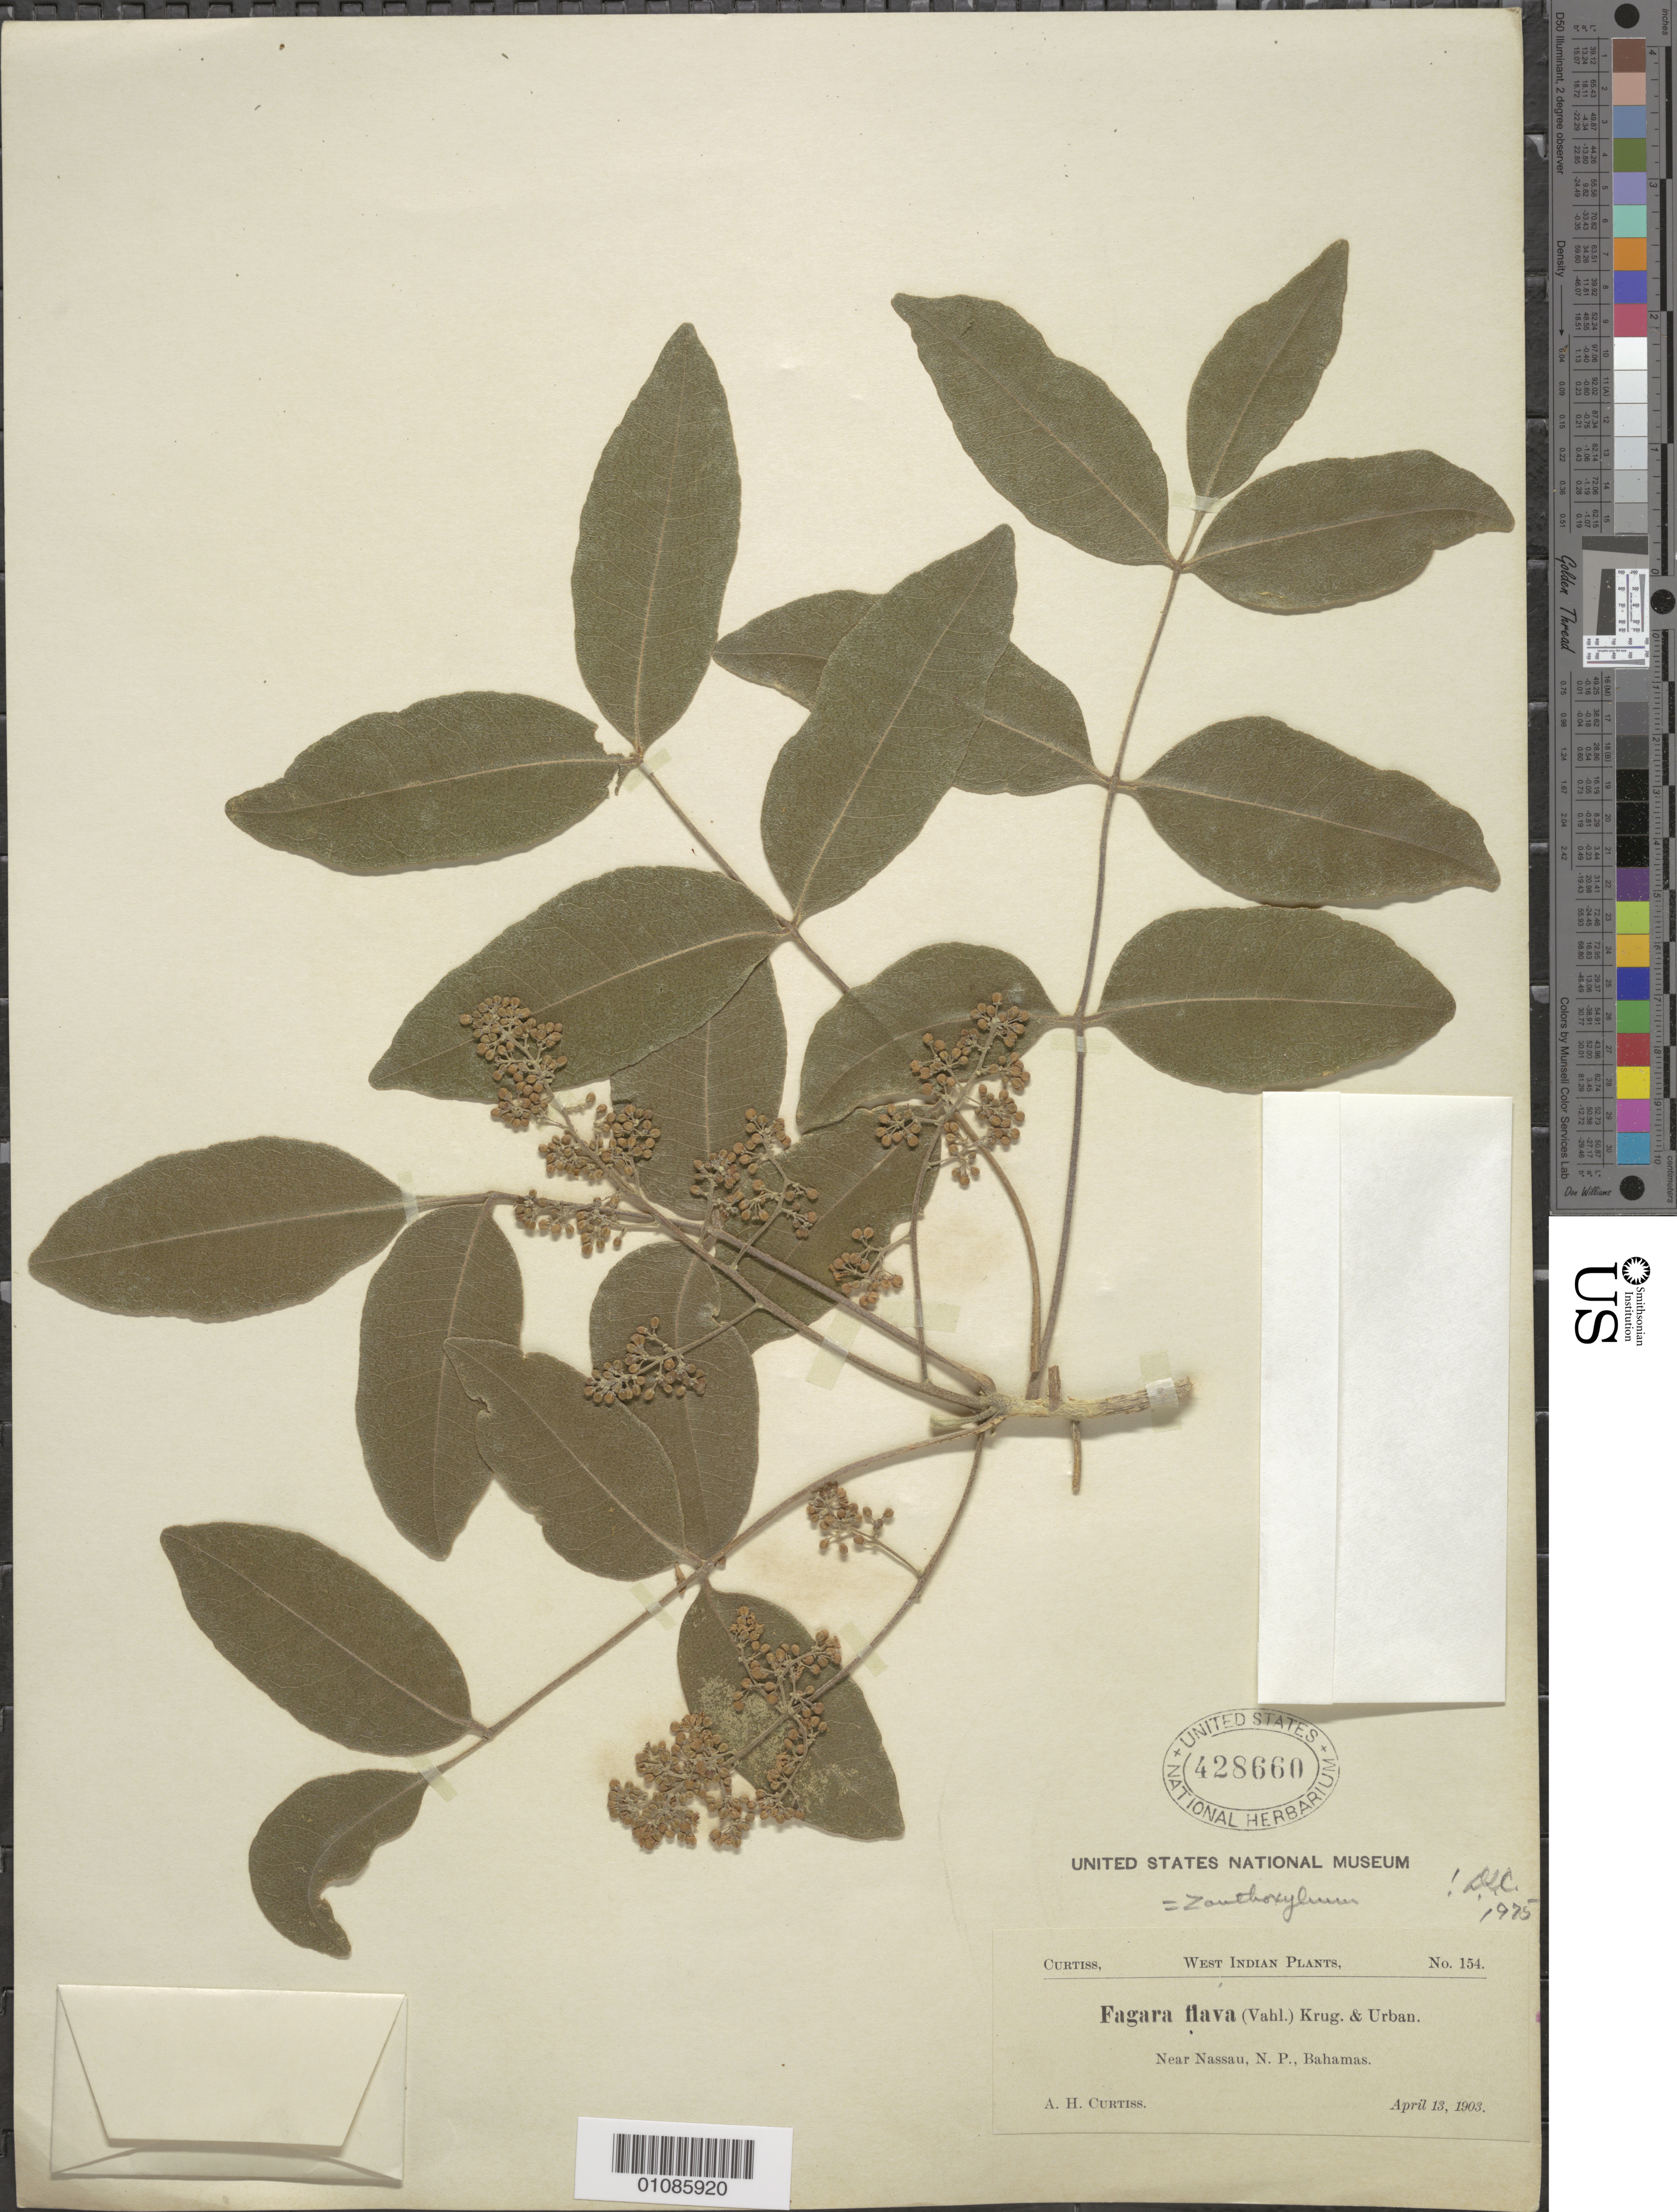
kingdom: Plantae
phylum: Tracheophyta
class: Magnoliopsida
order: Sapindales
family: Rutaceae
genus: Zanthoxylum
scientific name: Zanthoxylum flavum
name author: Vahl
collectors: A. H. Curtiss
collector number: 154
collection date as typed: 13 Apr 1903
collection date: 1903-04-13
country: Bahamas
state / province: New Providence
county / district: Nassau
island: New Providence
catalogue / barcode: US 428660